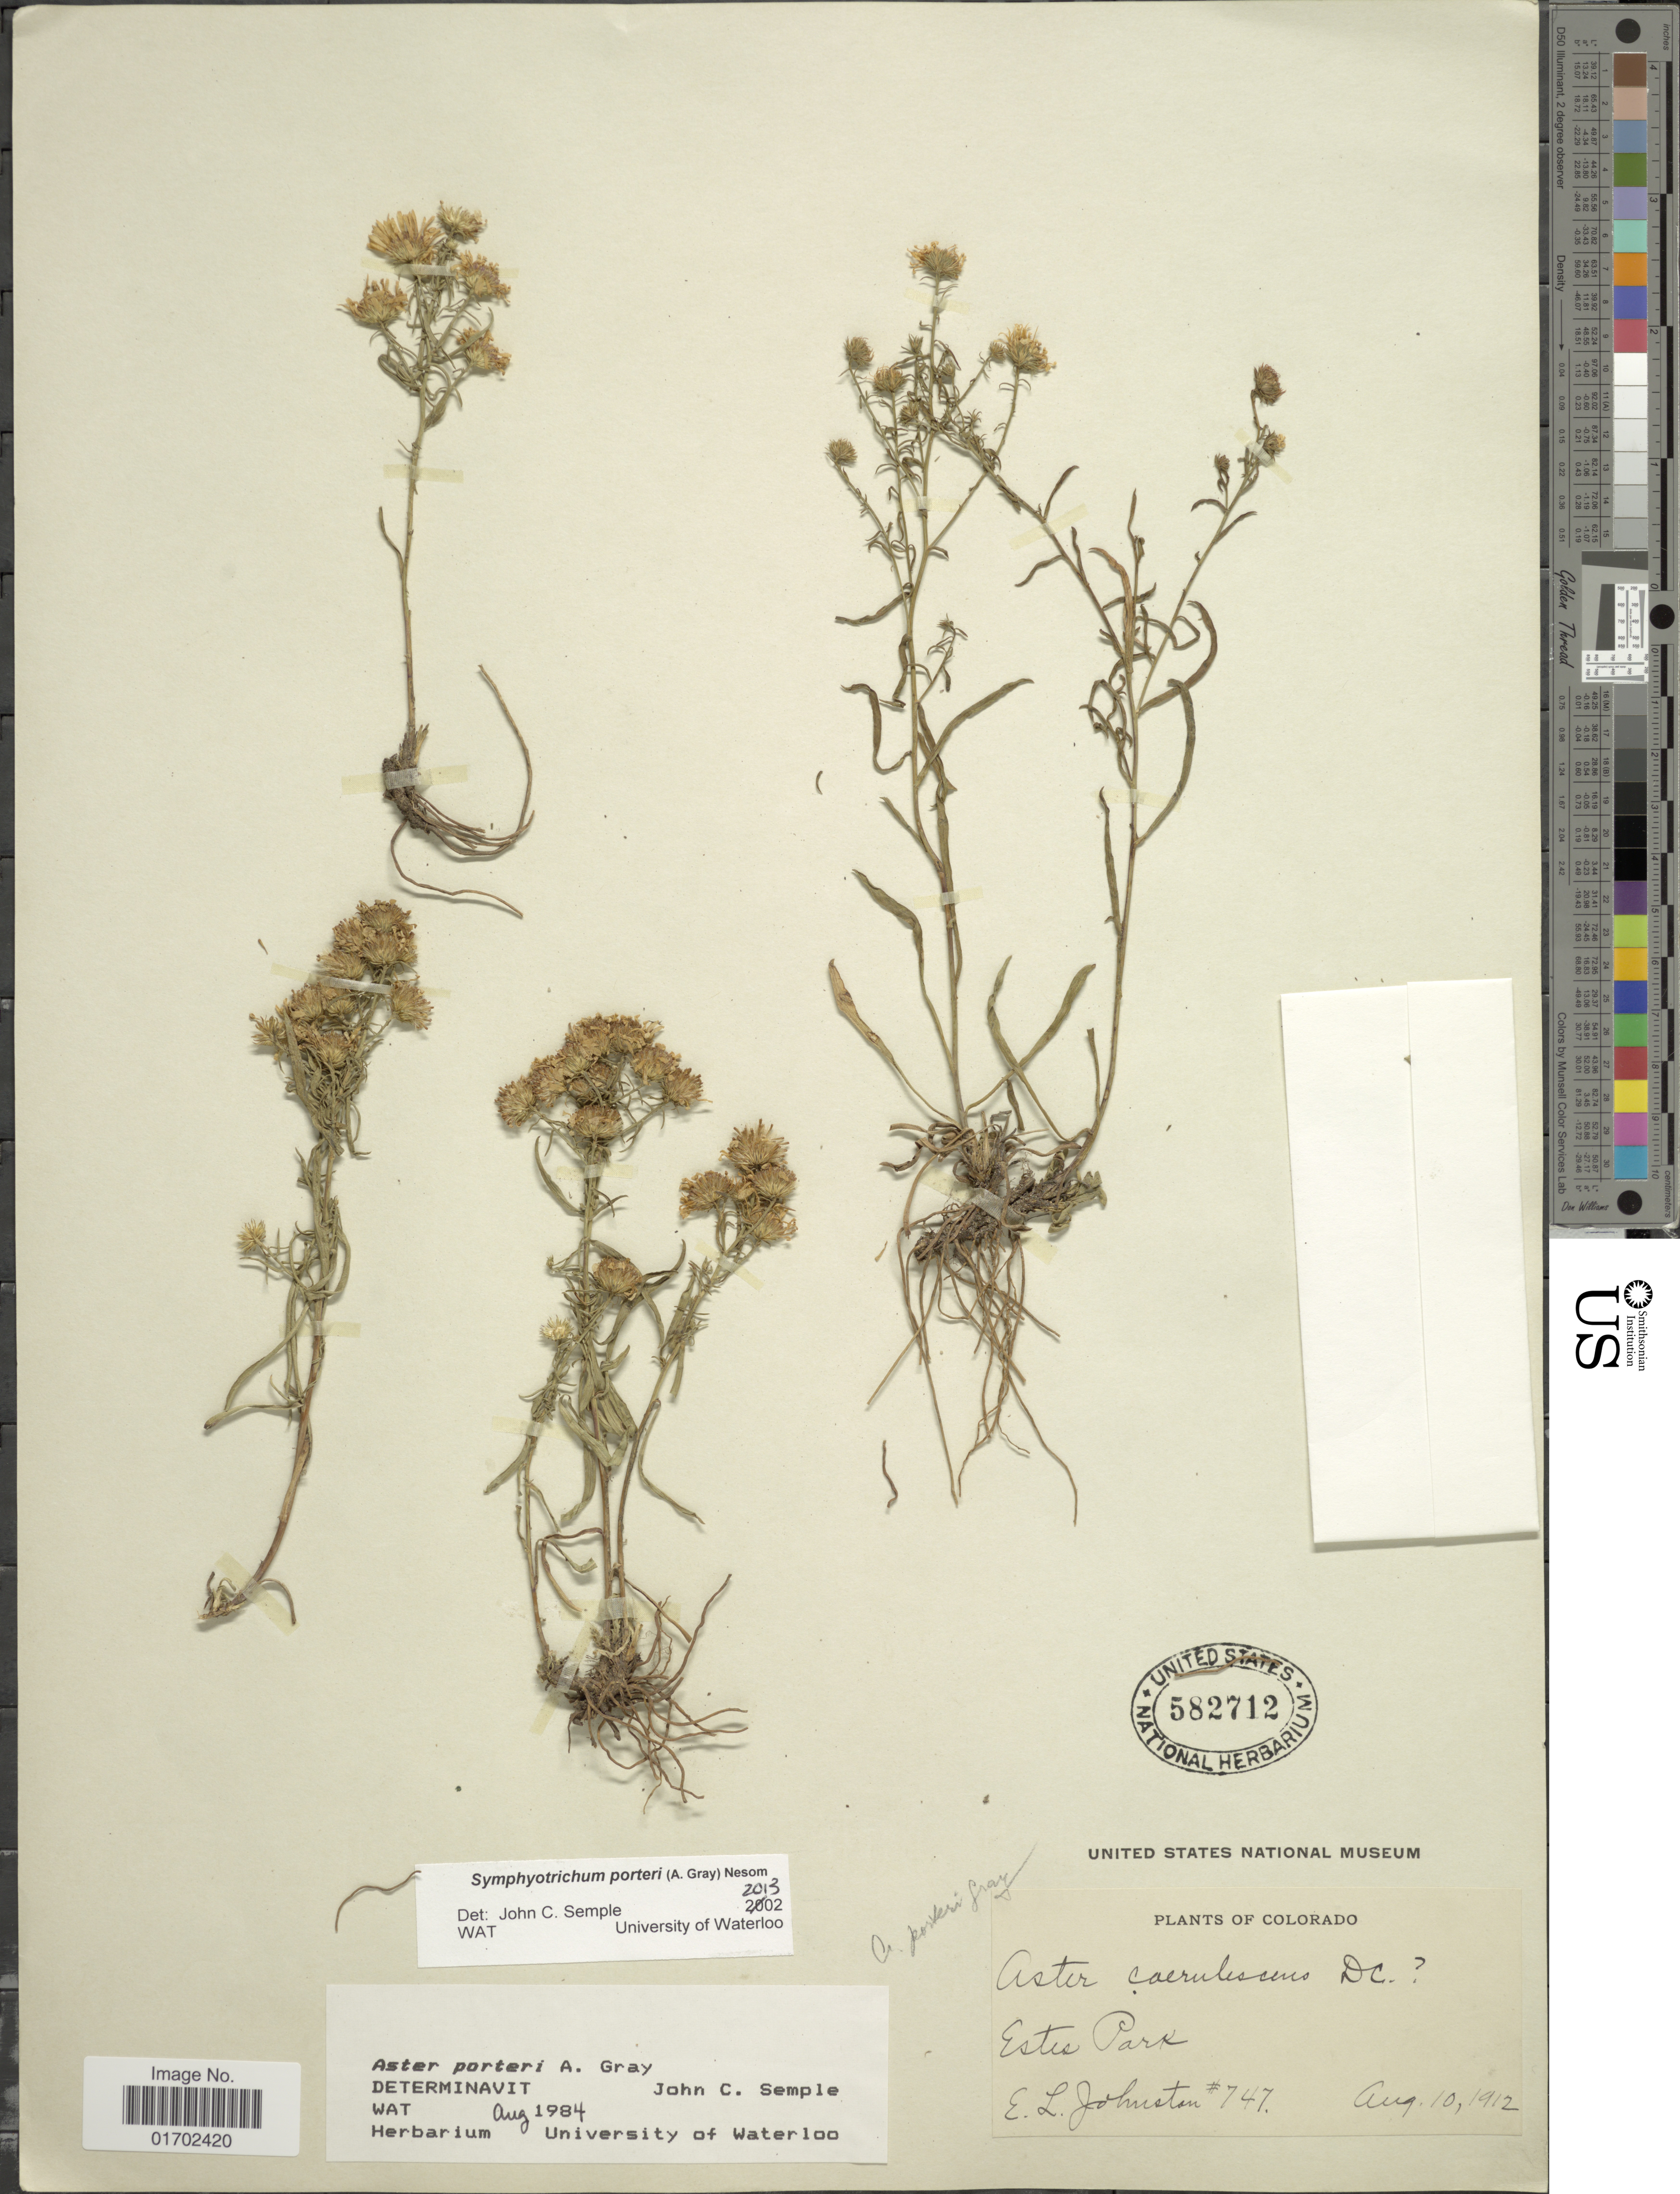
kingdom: Plantae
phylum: Tracheophyta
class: Magnoliopsida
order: Asterales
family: Asteraceae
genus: Symphyotrichum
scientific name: Symphyotrichum porteri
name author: (A. Gray) G.L. Nesom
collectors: E. L. Johnston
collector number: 747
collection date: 1912-08-10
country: United States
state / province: Colorado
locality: Colorado. Estes Park.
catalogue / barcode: US 582712